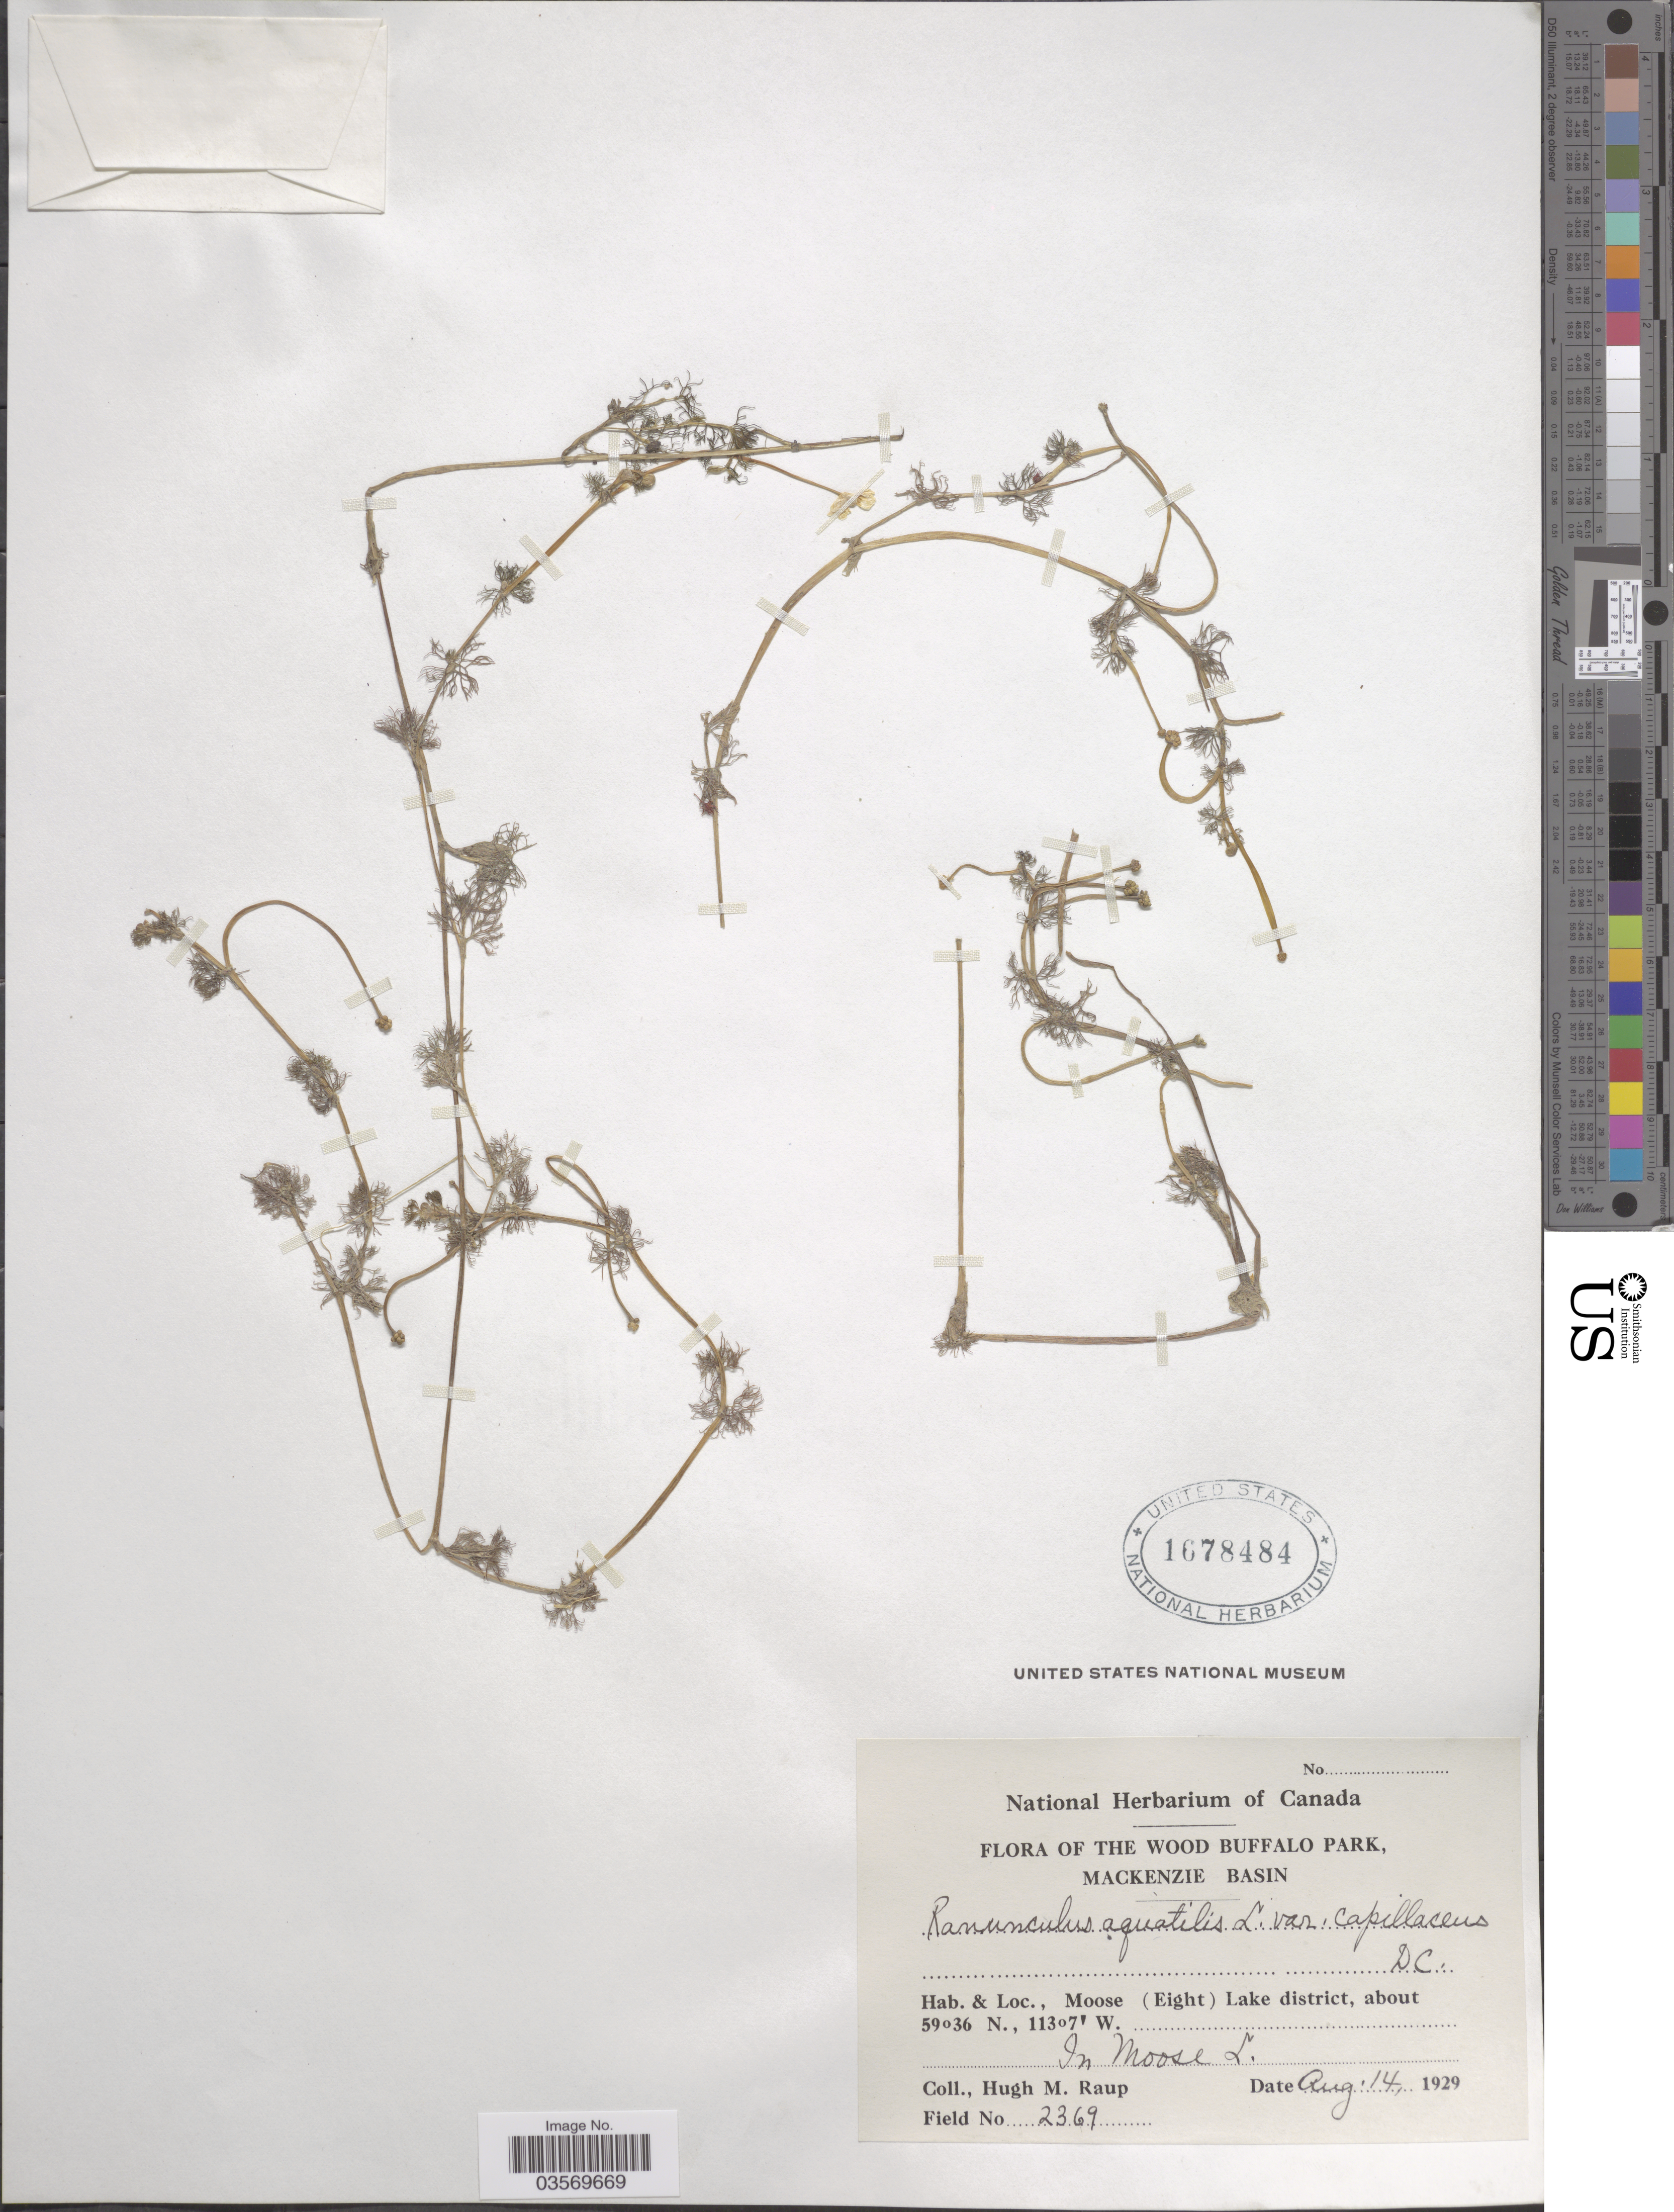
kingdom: Plantae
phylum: Tracheophyta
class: Magnoliopsida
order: Ranunculales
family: Ranunculaceae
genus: Ranunculus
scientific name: Ranunculus subrigidus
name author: W.B. Drew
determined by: Strong, Mark T., (BOT), Smithsonian Institution - National Museum of Natural History (UNITED STATES)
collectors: H. Raup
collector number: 2369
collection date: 1929-08-14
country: Canada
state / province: Alberta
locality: The Wood Buffalo Park, Mackenzie Basin. Moose (Eight) Lake district. In Moose L.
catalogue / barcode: US 1678484